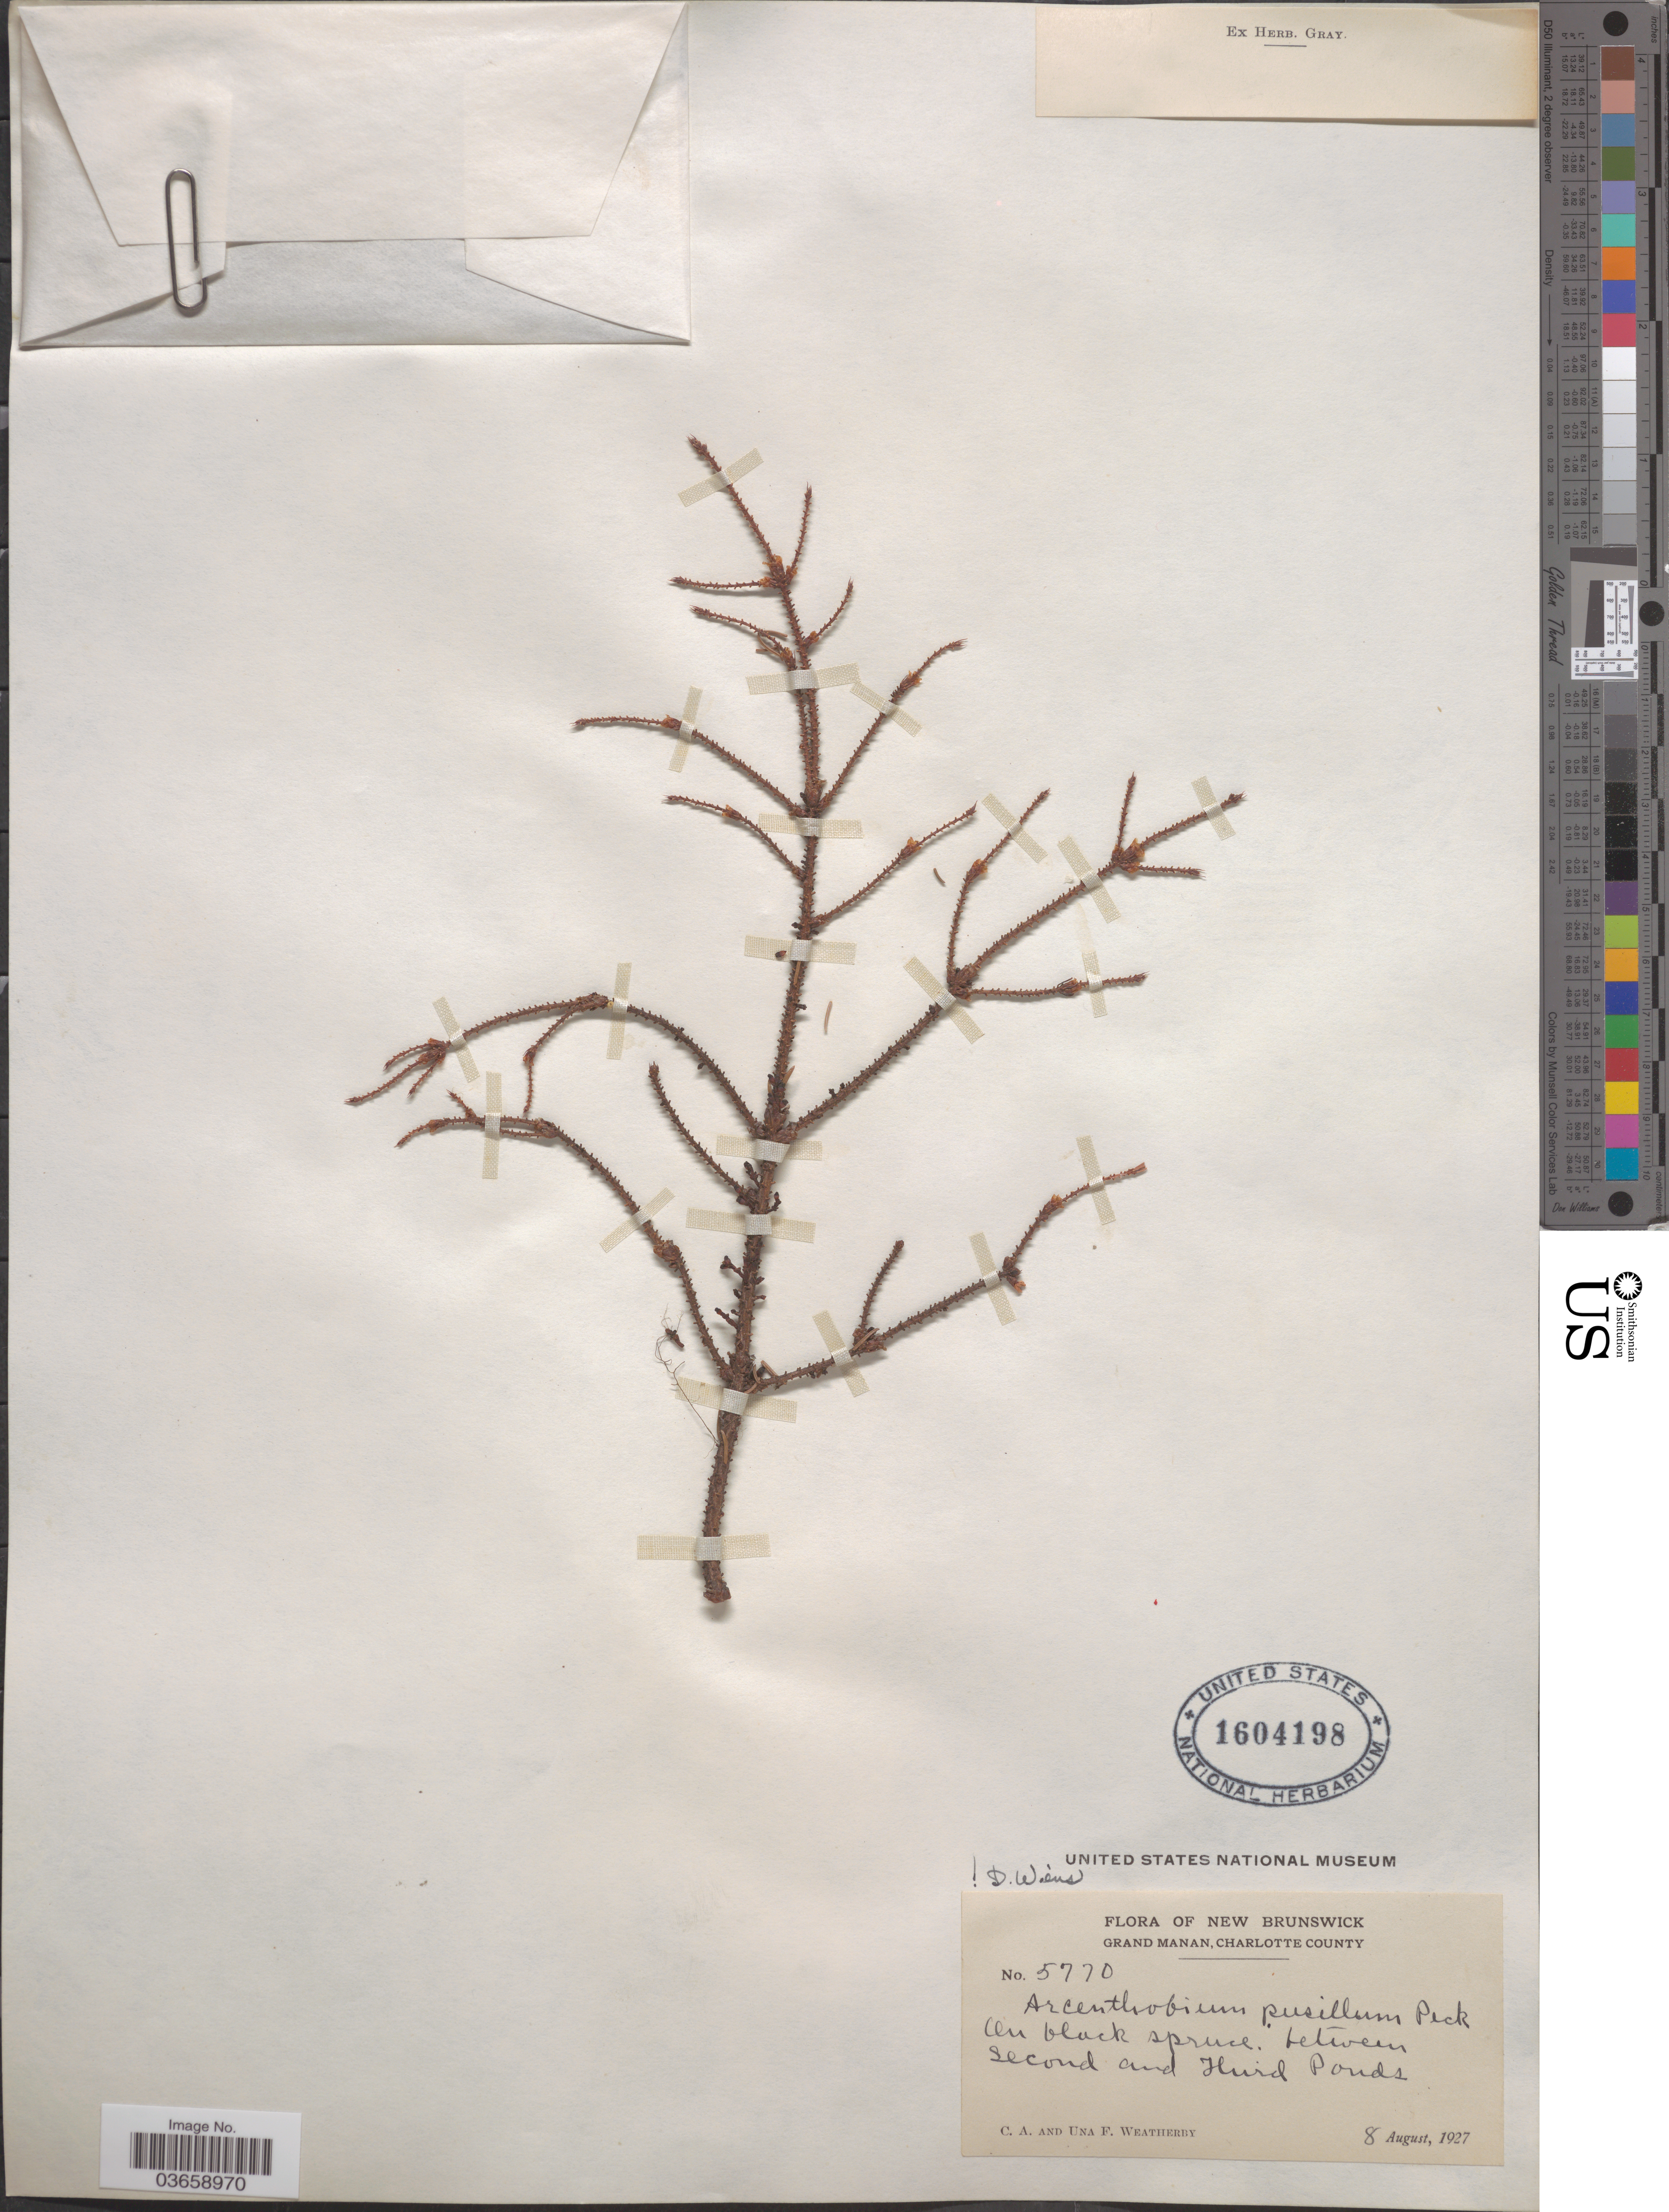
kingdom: Plantae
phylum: Tracheophyta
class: Magnoliopsida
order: Santalales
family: Viscaceae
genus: Arceuthobium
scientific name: Arceuthobium pusillum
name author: Peck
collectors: C. A. Weatherby & U. Weatherby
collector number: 5770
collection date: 1927-08-08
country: Canada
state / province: New Brunswick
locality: Grand Manan, Charlotte County. Between Second and Third Ponds.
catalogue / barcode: US 1604198